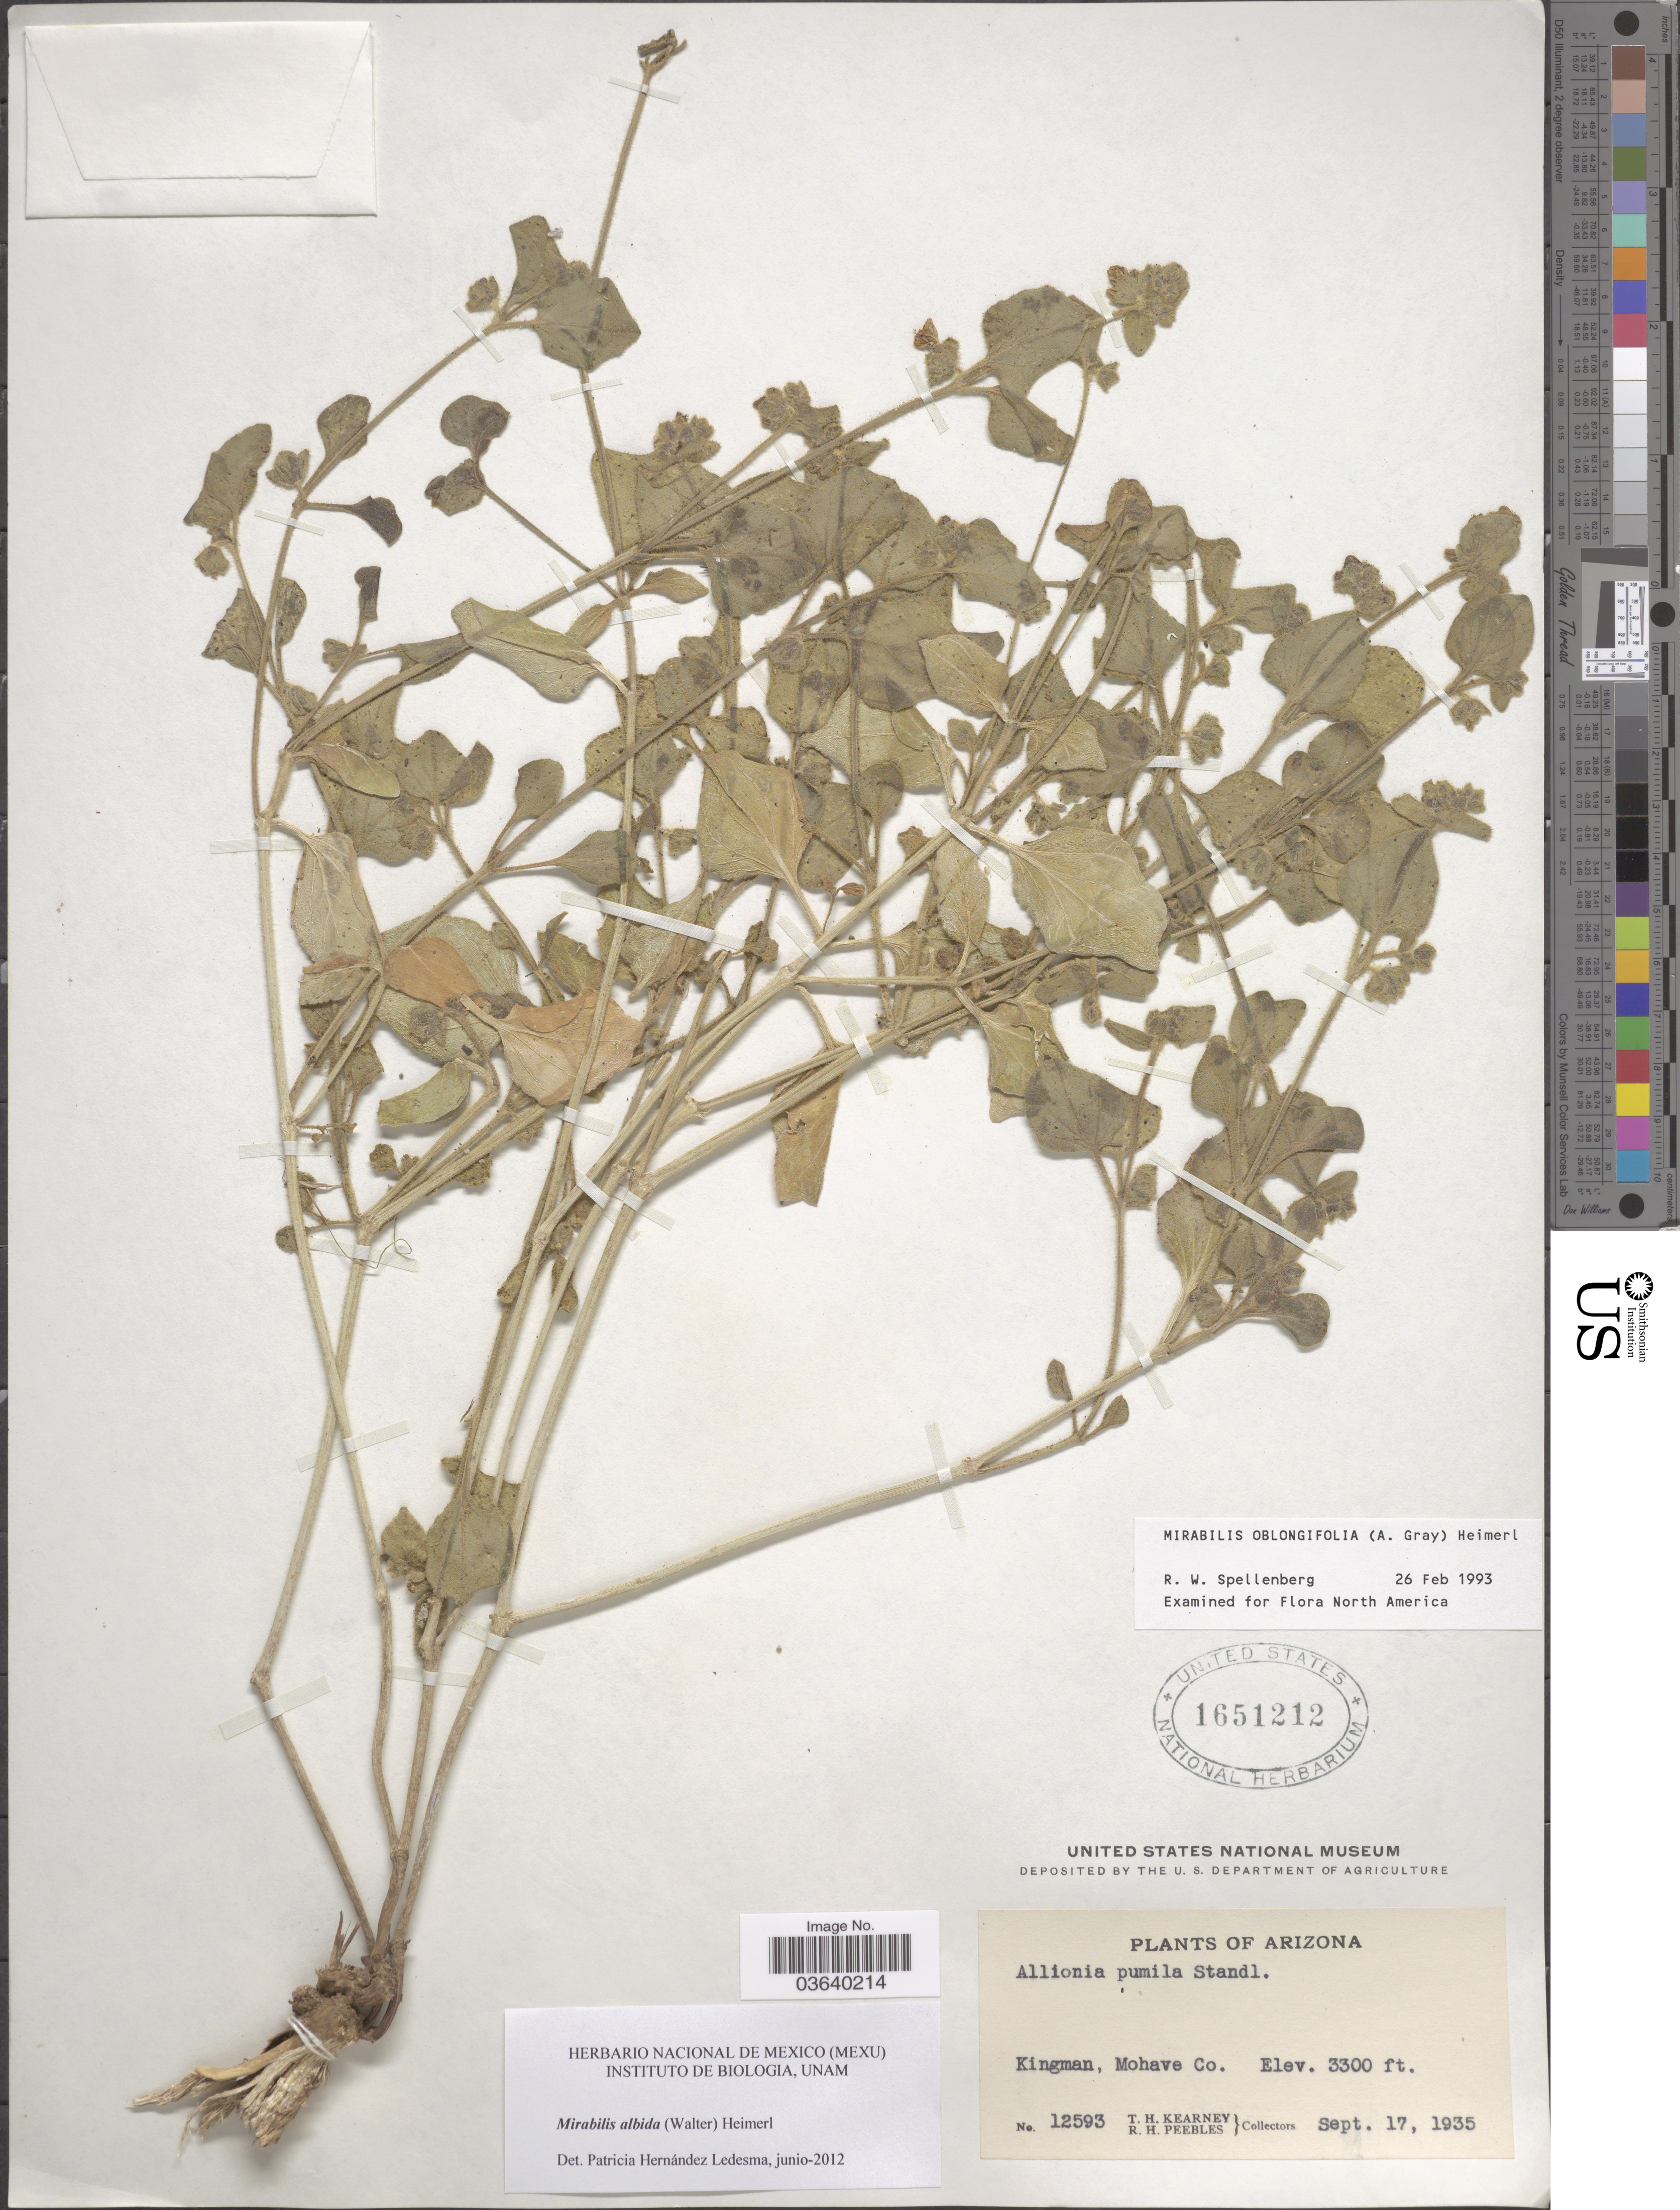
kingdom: Plantae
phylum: Tracheophyta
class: Magnoliopsida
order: Caryophyllales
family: Nyctaginaceae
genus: Mirabilis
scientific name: Mirabilis albida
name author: (Walter) Heimerl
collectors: T. H. Kearney & R. H. Peebles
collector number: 12593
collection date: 1935-09-17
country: United States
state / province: Arizona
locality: Kingman, Mohave Co.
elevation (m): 1006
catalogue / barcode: US 1651212